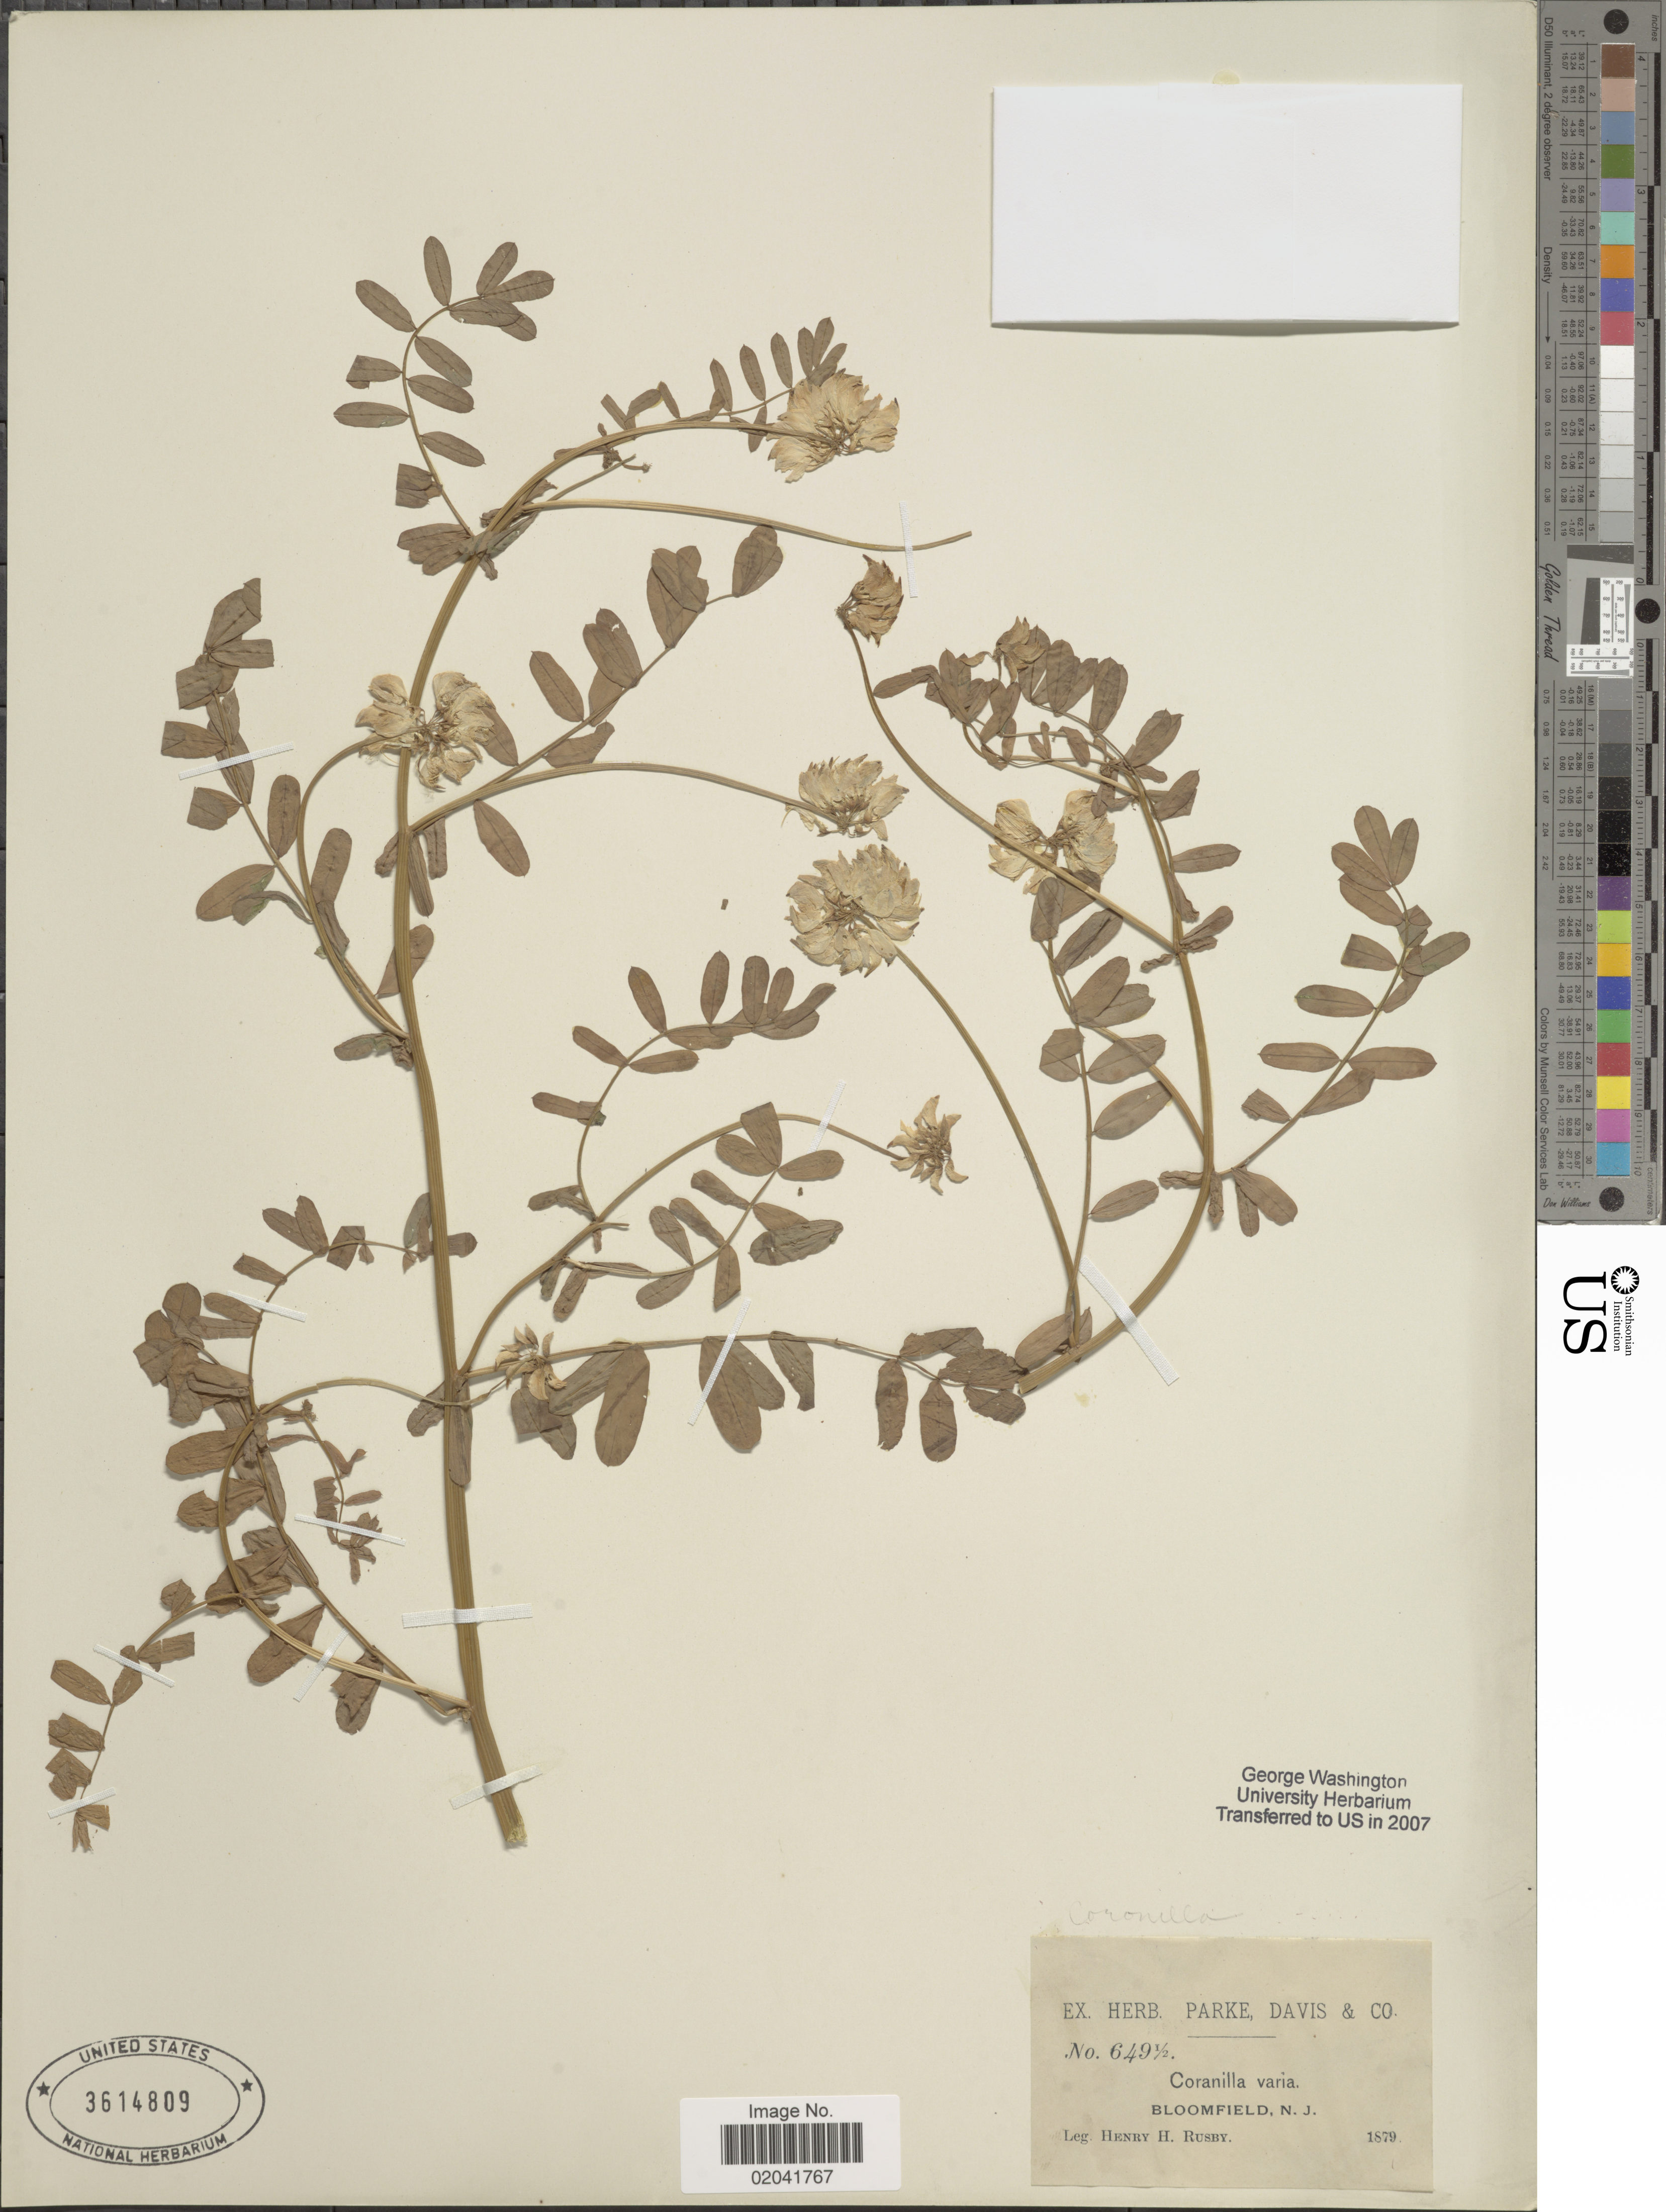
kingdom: Plantae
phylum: Tracheophyta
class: Magnoliopsida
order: Fabales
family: Fabaceae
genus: Coronilla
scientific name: Coronilla varia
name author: L.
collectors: H. H. Rusby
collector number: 649½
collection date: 1879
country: United States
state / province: New Jersey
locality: Bloomfield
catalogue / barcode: US 3614809